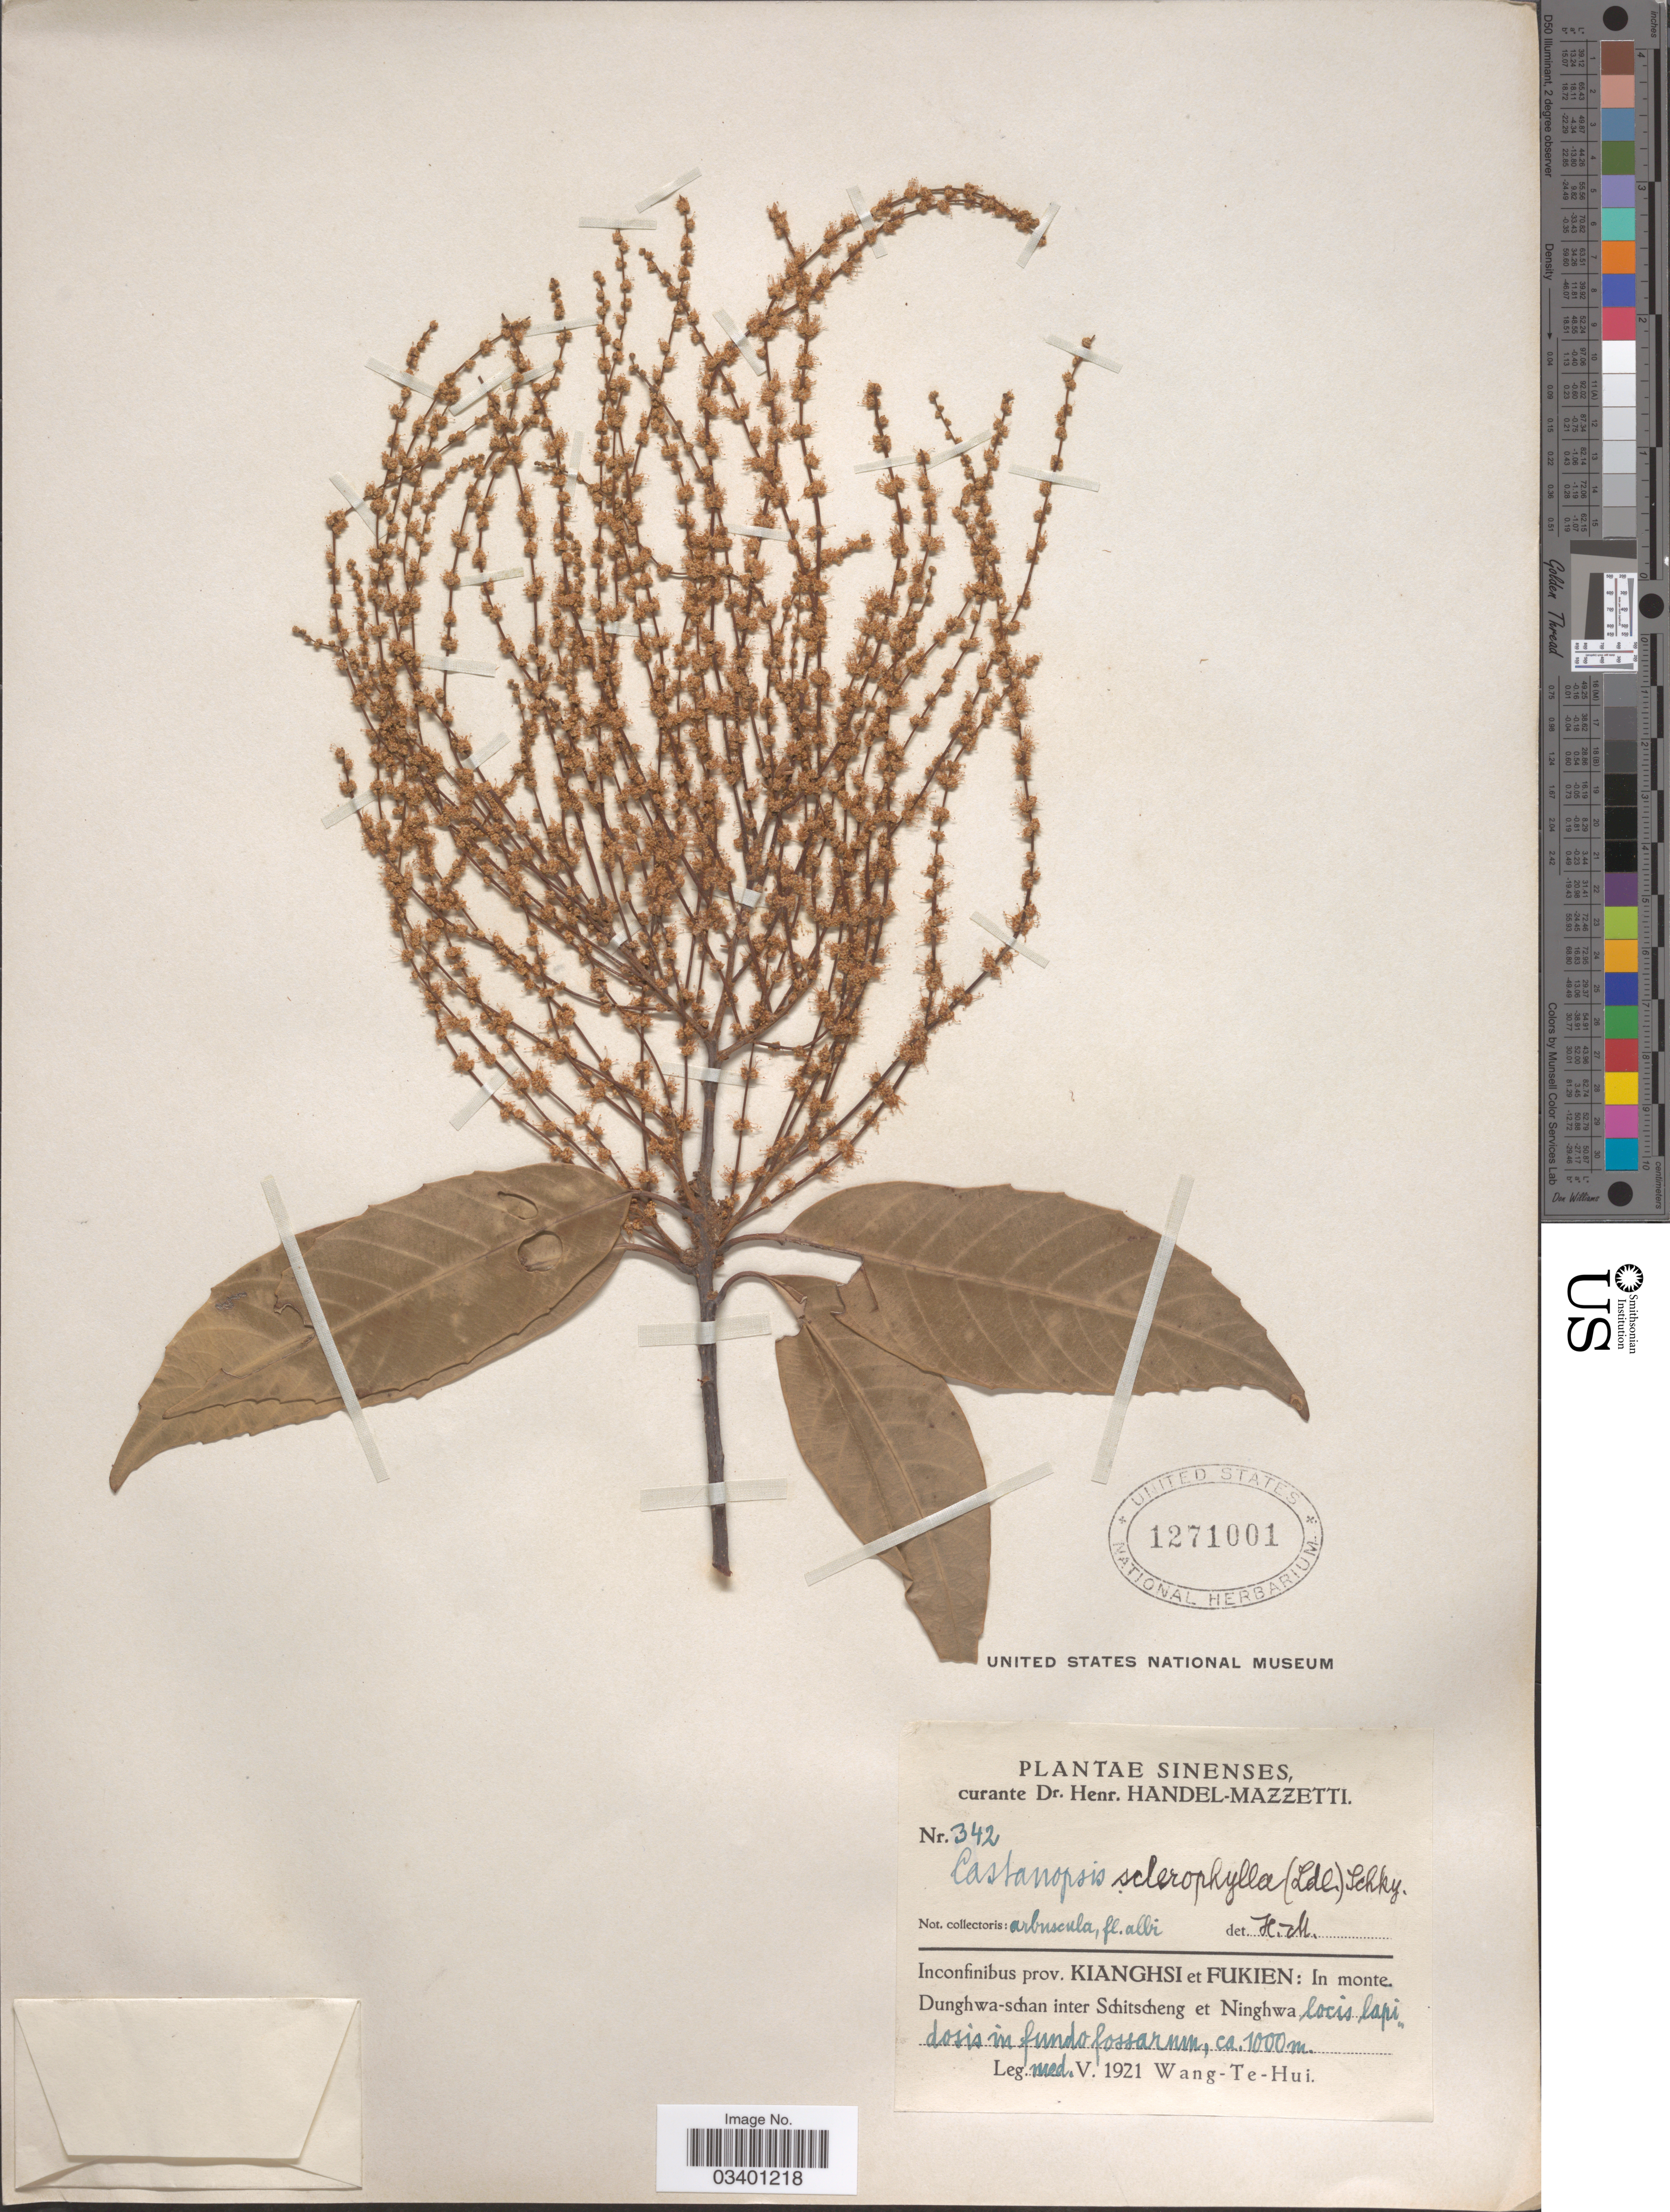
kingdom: Plantae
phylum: Tracheophyta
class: Magnoliopsida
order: Fagales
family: Fagaceae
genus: Castanopsis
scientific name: Castanopsis sclerophylla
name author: (Lindl.) Schottky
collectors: T. H. Wang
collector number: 342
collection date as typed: med.V.1921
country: China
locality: Inconfinibus prov. Kianghsi et Fukien: In monte Dunghwa-schan inter Schitscheng et Ninghwa locis lapi dosis in fundo fossarum.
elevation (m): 1000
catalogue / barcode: US 1271001